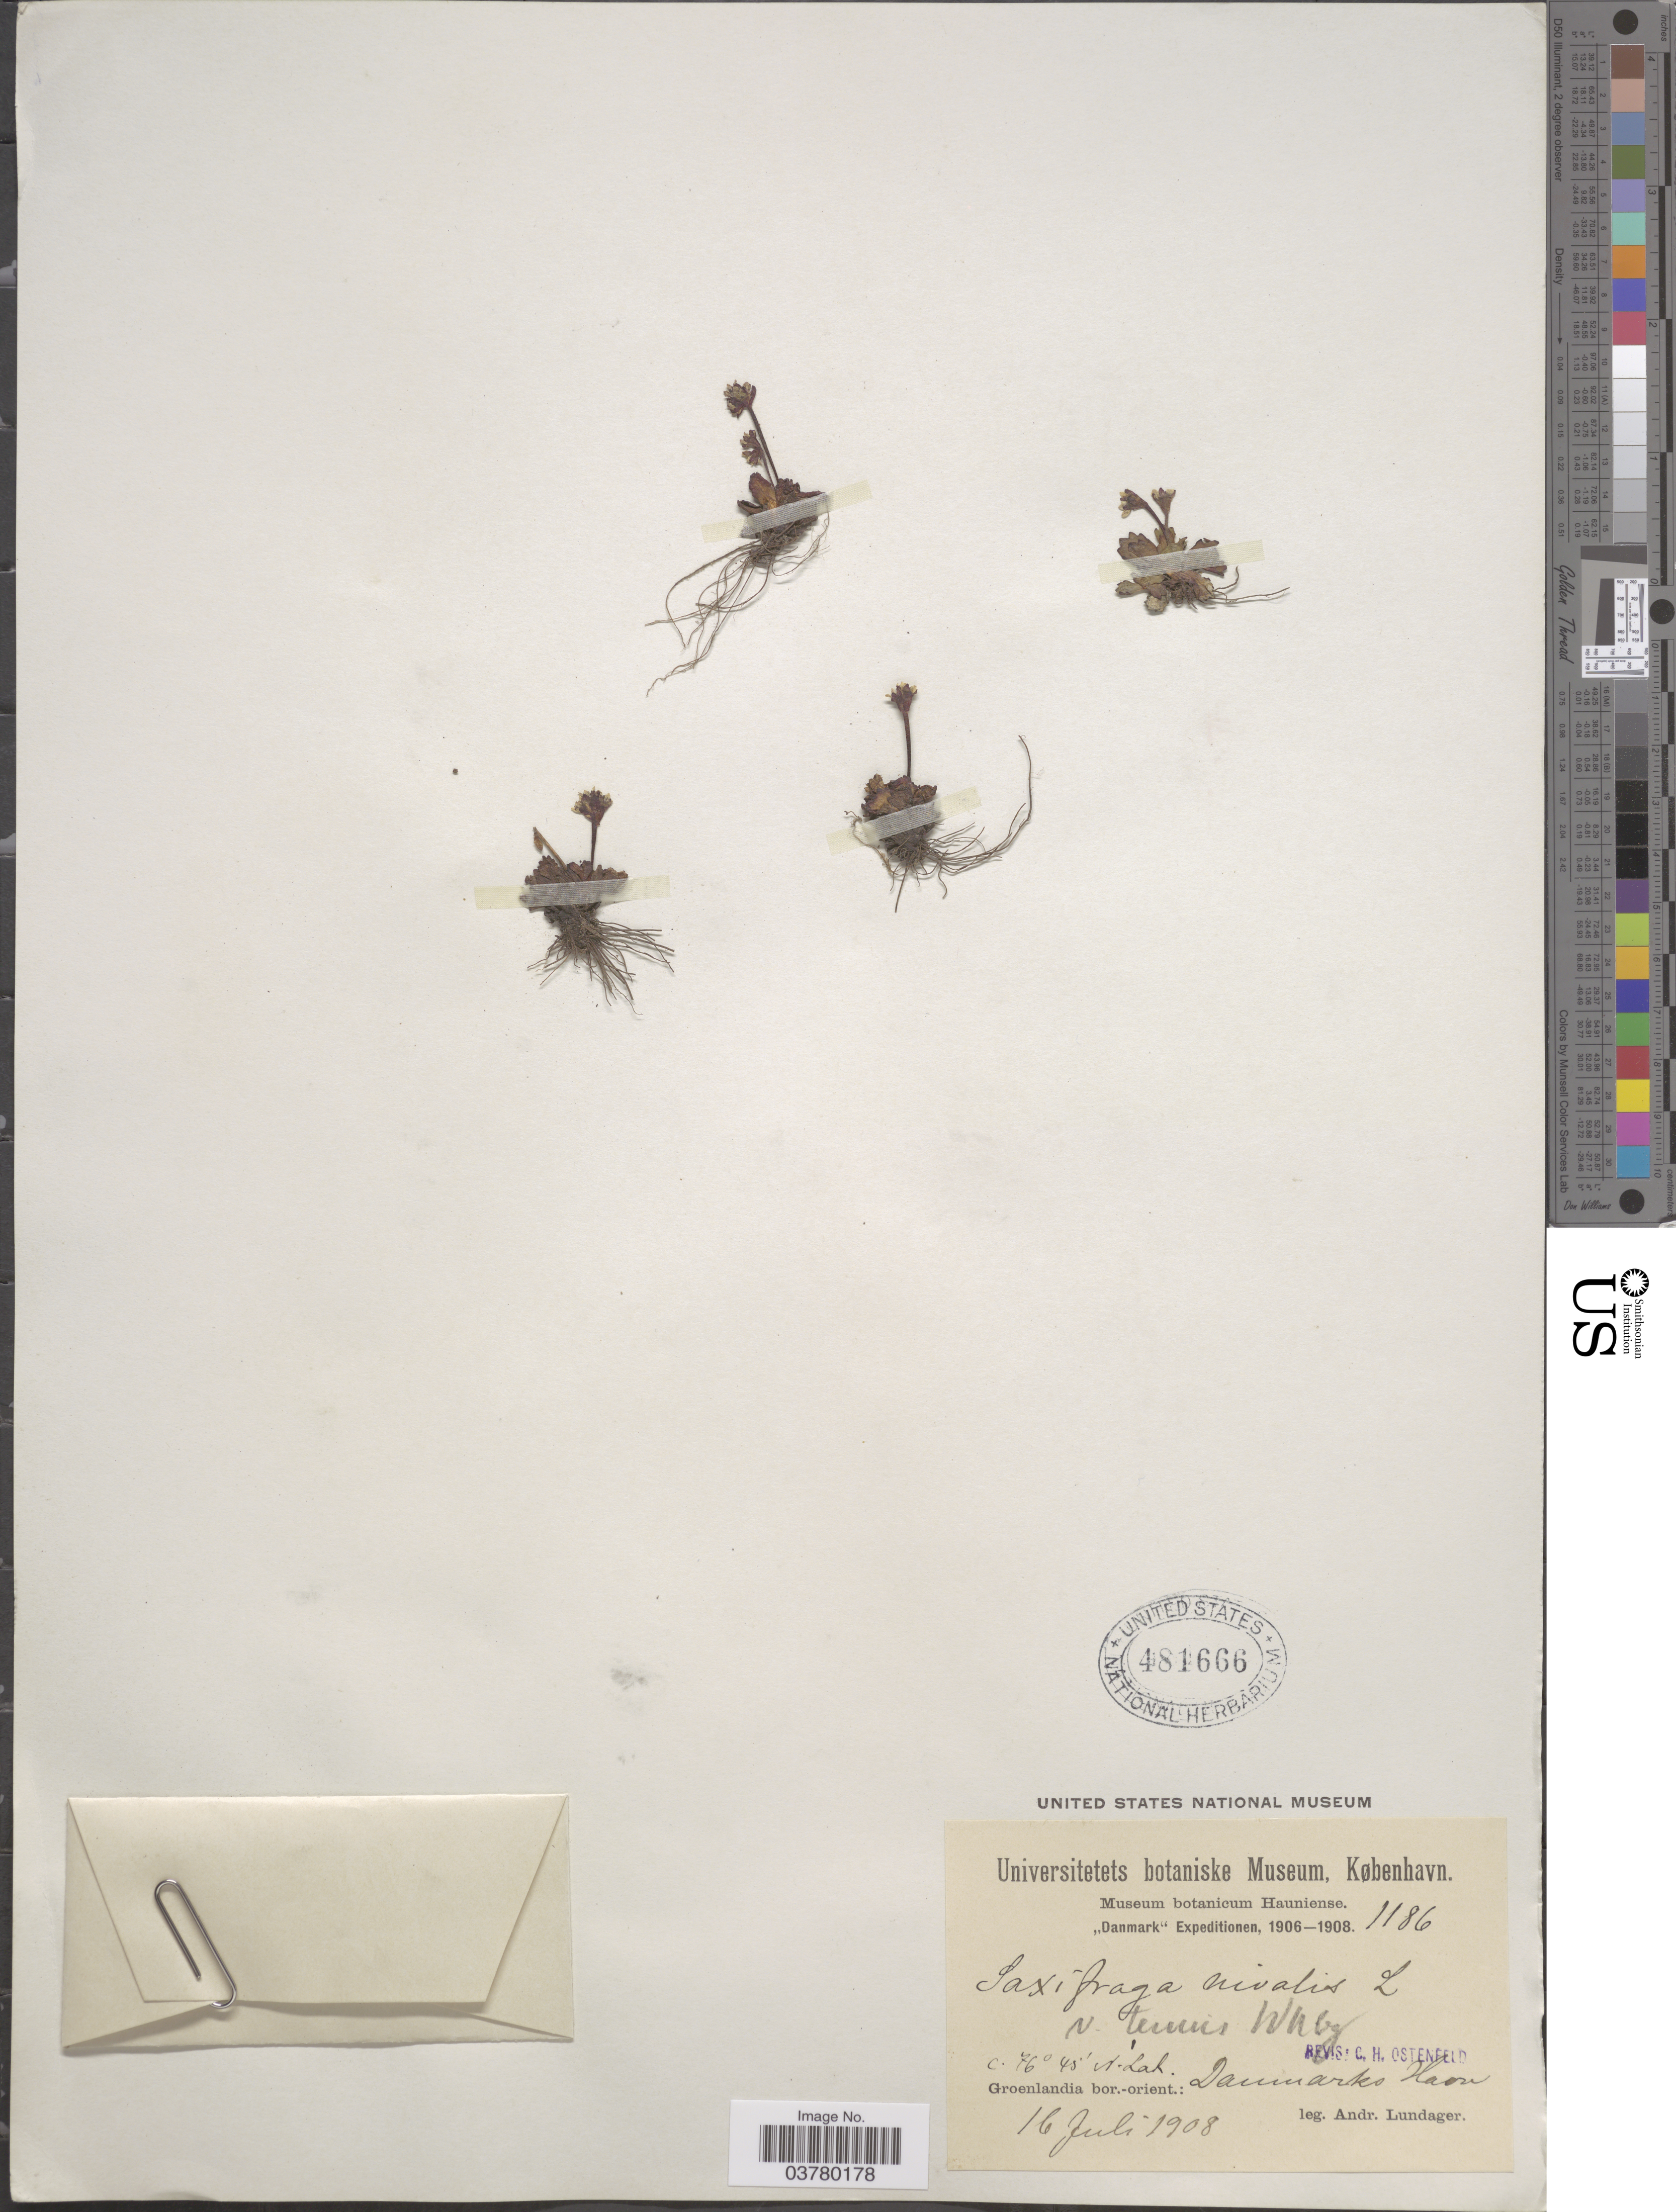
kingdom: Plantae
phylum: Tracheophyta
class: Magnoliopsida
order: Saxifragales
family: Saxifragaceae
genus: Micranthes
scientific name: Micranthes nivalis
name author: (L.) Small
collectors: A. Lundager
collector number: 1186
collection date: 1908-07-16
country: Greenland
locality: Danmark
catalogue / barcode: US 481666